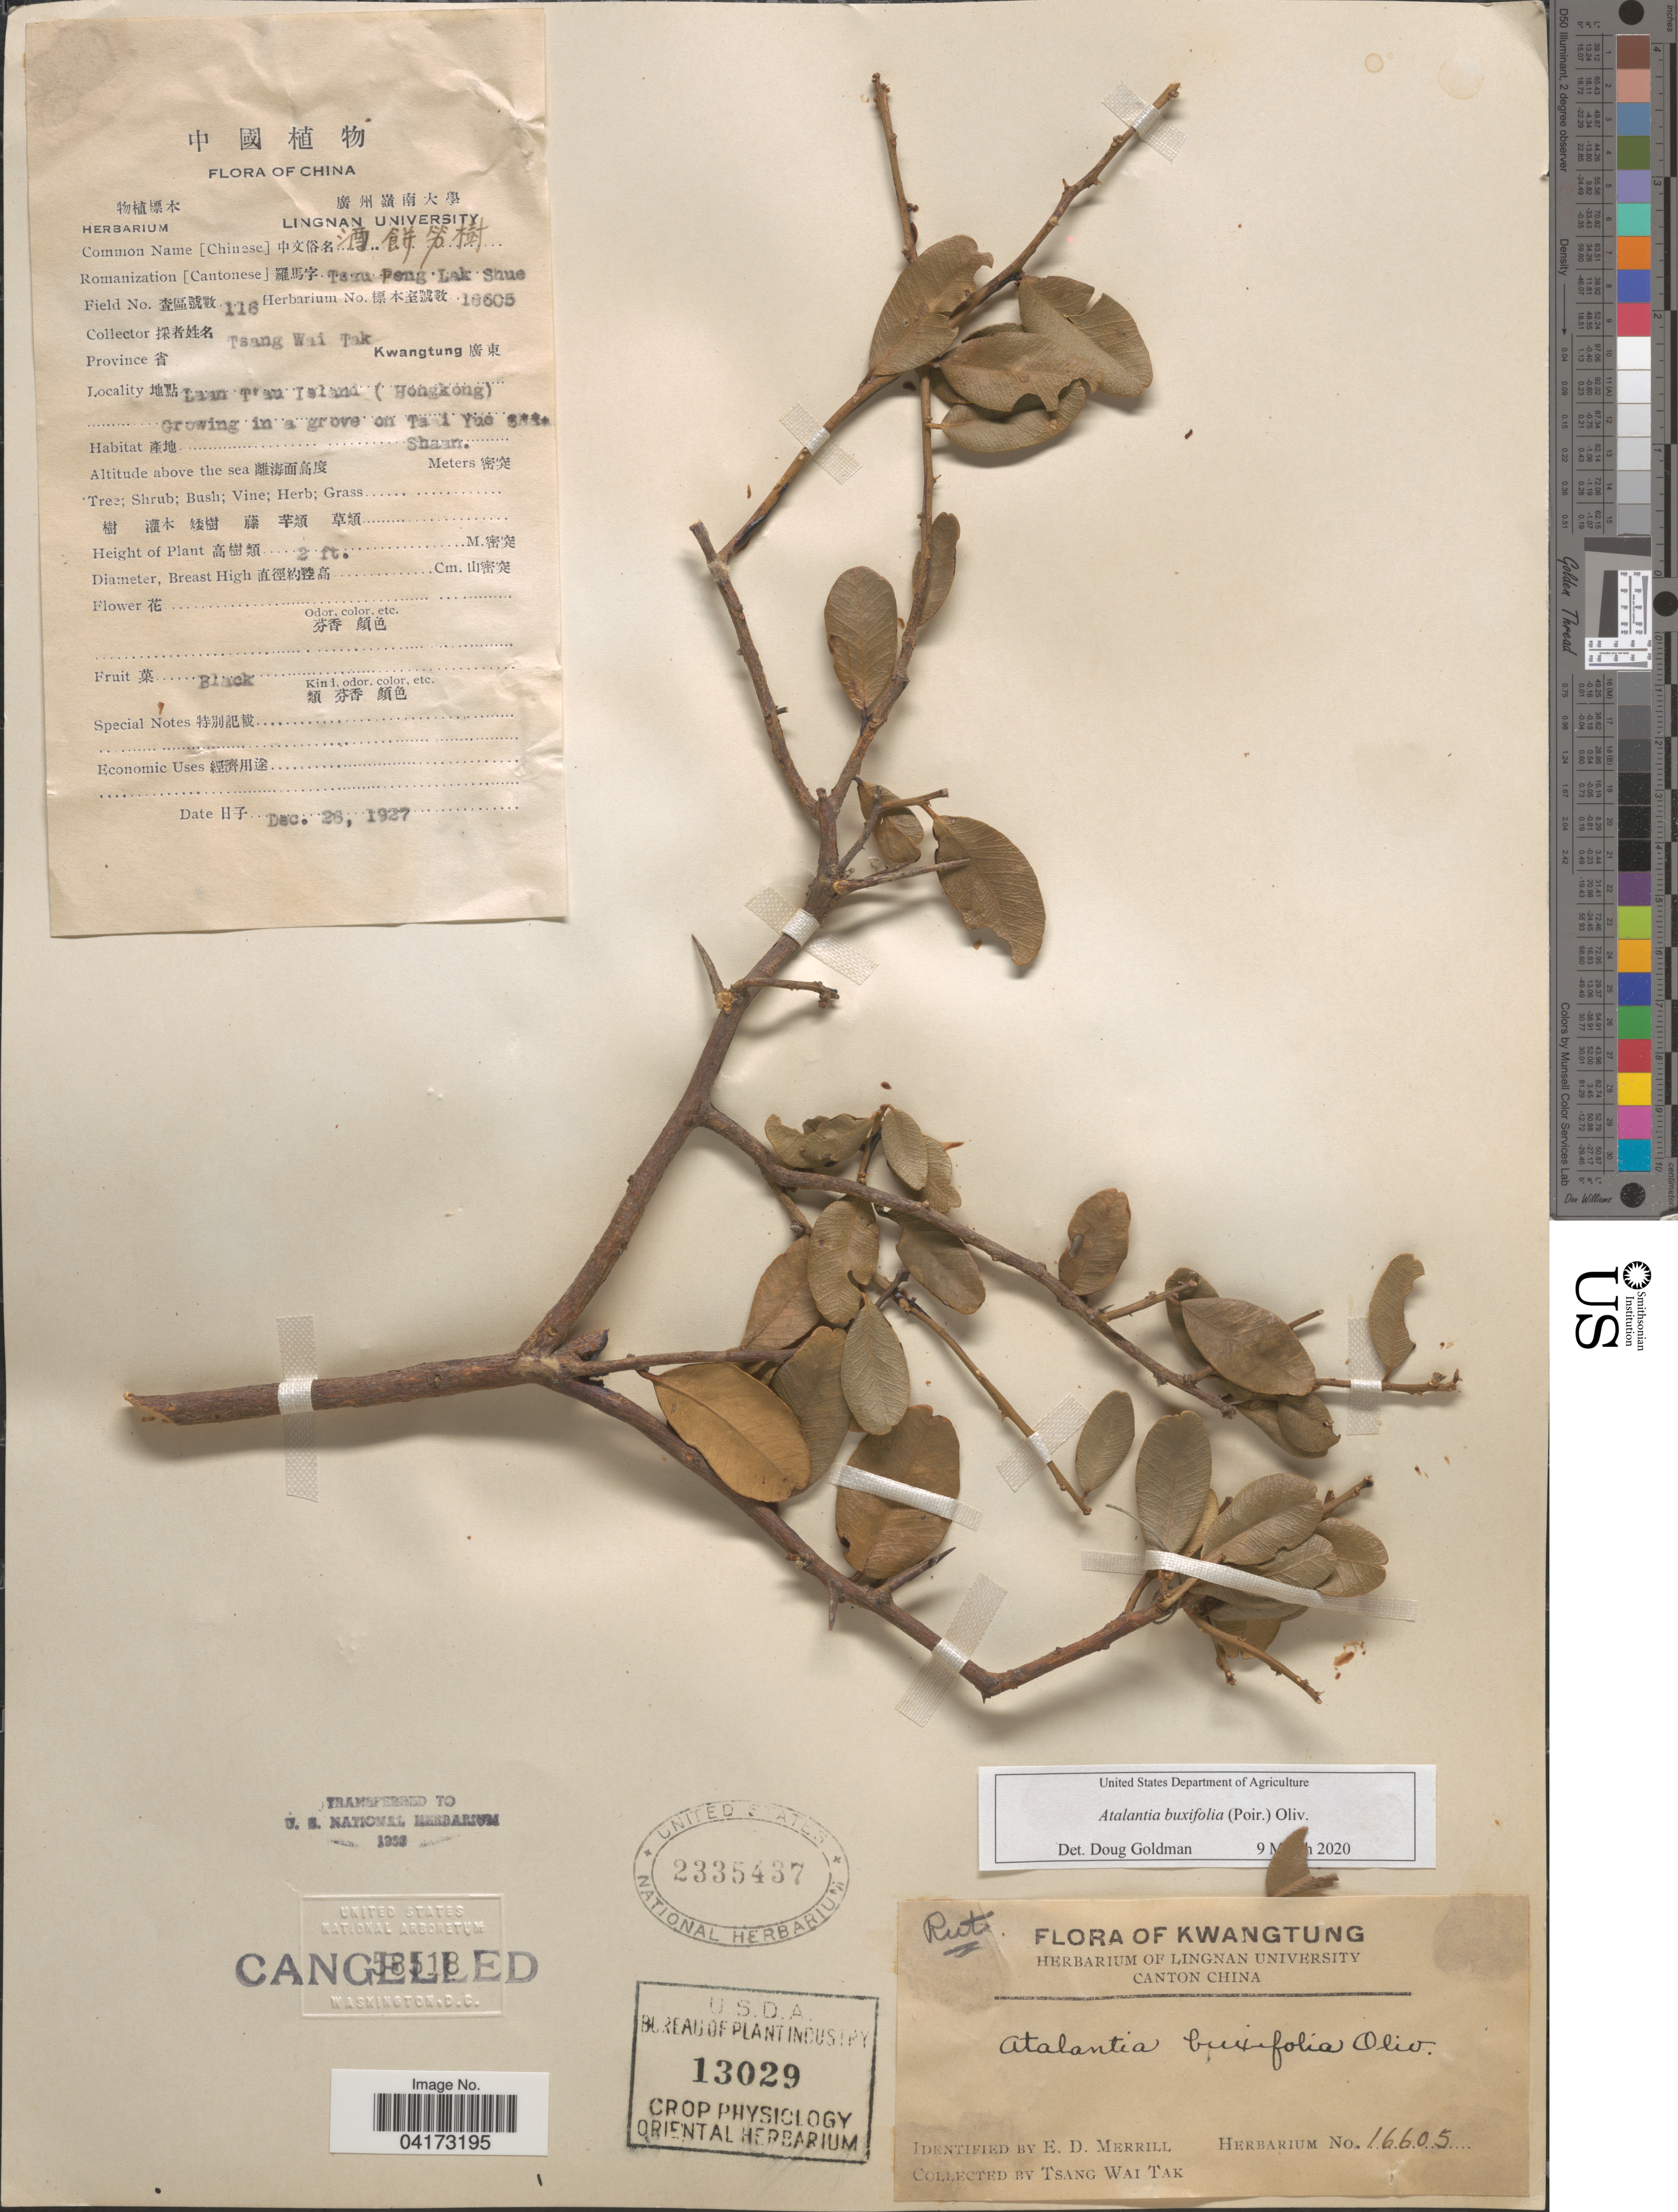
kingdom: Plantae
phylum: Tracheophyta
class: Magnoliopsida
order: Sapindales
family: Rutaceae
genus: Atalantia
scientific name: Atalantia buxifolia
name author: (Poir.) Oliv.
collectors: W. T. Tsang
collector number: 116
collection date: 1927-12-26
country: China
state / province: Guangdong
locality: Province Kwangtung. Laan T'au Island (Hongkong). Growing in a grove on Taai Yue Site.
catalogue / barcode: US 2335437